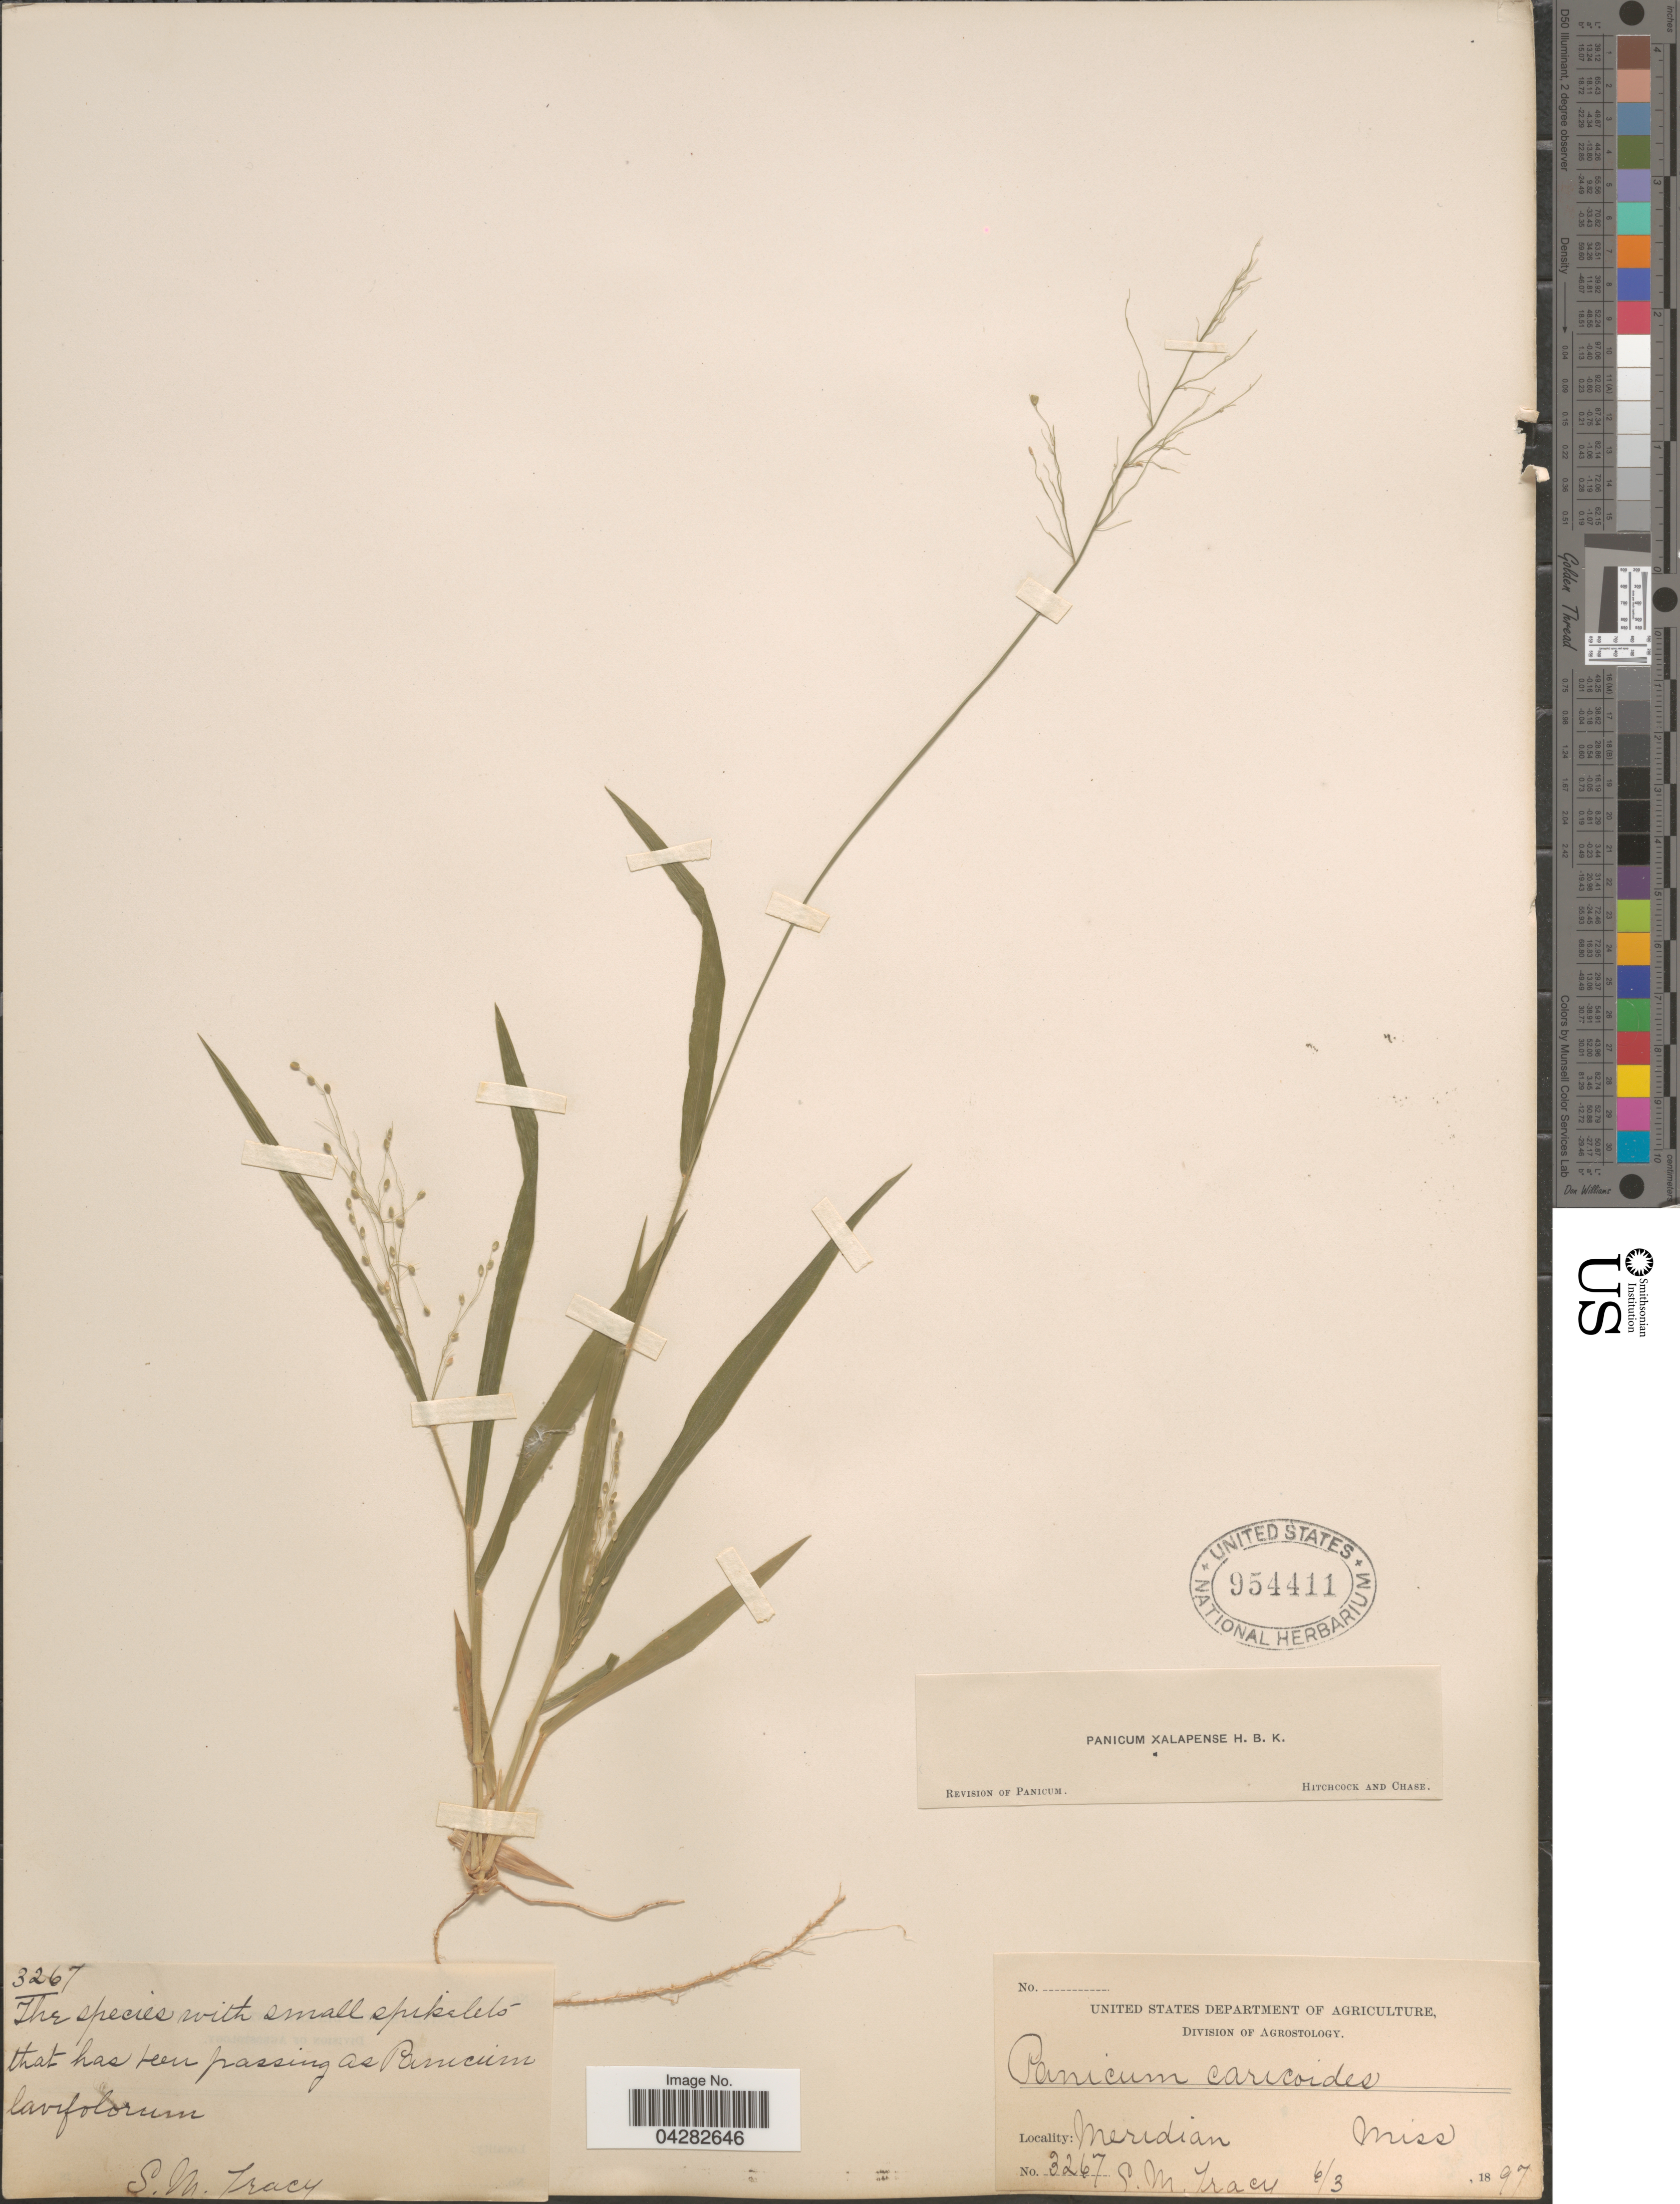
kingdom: Plantae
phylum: Tracheophyta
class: Liliopsida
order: Poales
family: Poaceae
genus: Dichanthelium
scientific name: Dichanthelium laxiflorum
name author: (Lam.) Gould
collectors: S. M. Tracy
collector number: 3267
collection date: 1897-06-03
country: United States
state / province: Mississippi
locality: Meridian.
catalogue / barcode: US 954411